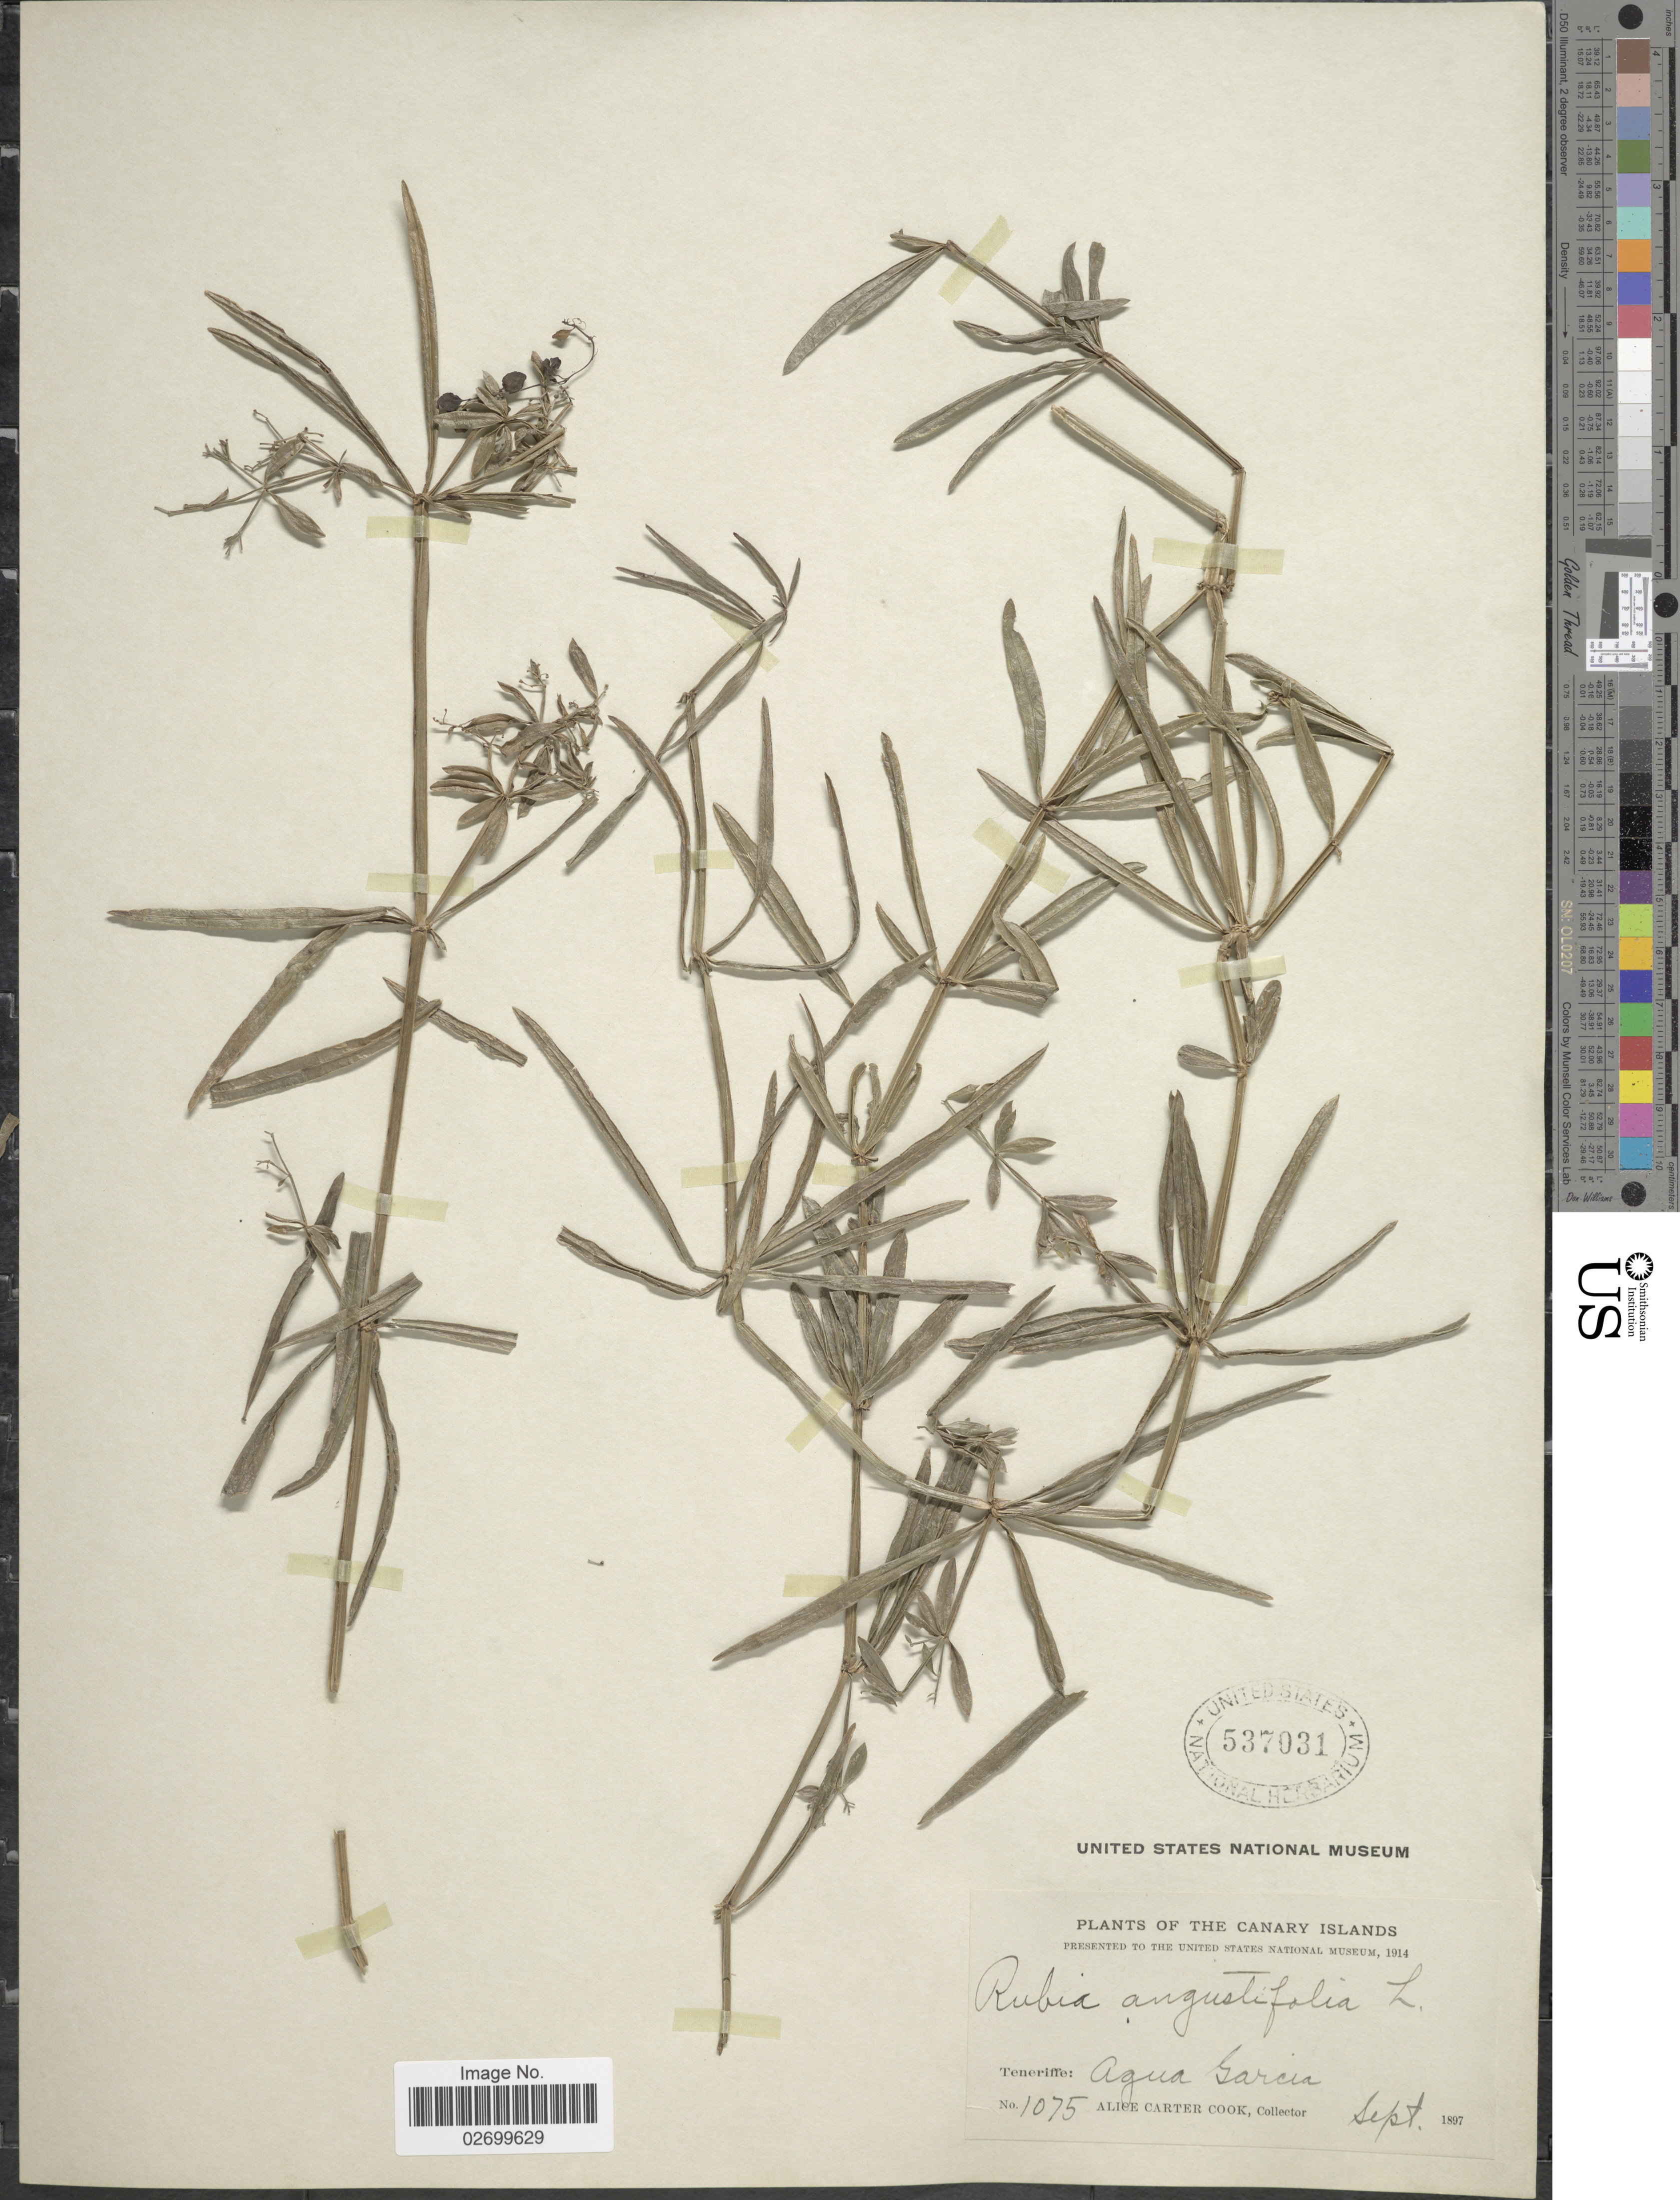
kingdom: Plantae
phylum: Tracheophyta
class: Magnoliopsida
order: Gentianales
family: Rubiaceae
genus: Rubia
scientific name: Rubia angustifolia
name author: L.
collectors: Alice C. Cook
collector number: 1075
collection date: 1897-09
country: Spain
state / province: Canarias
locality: The Canary Islands, Teneriffe: Agua Garcia.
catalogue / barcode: US 537031